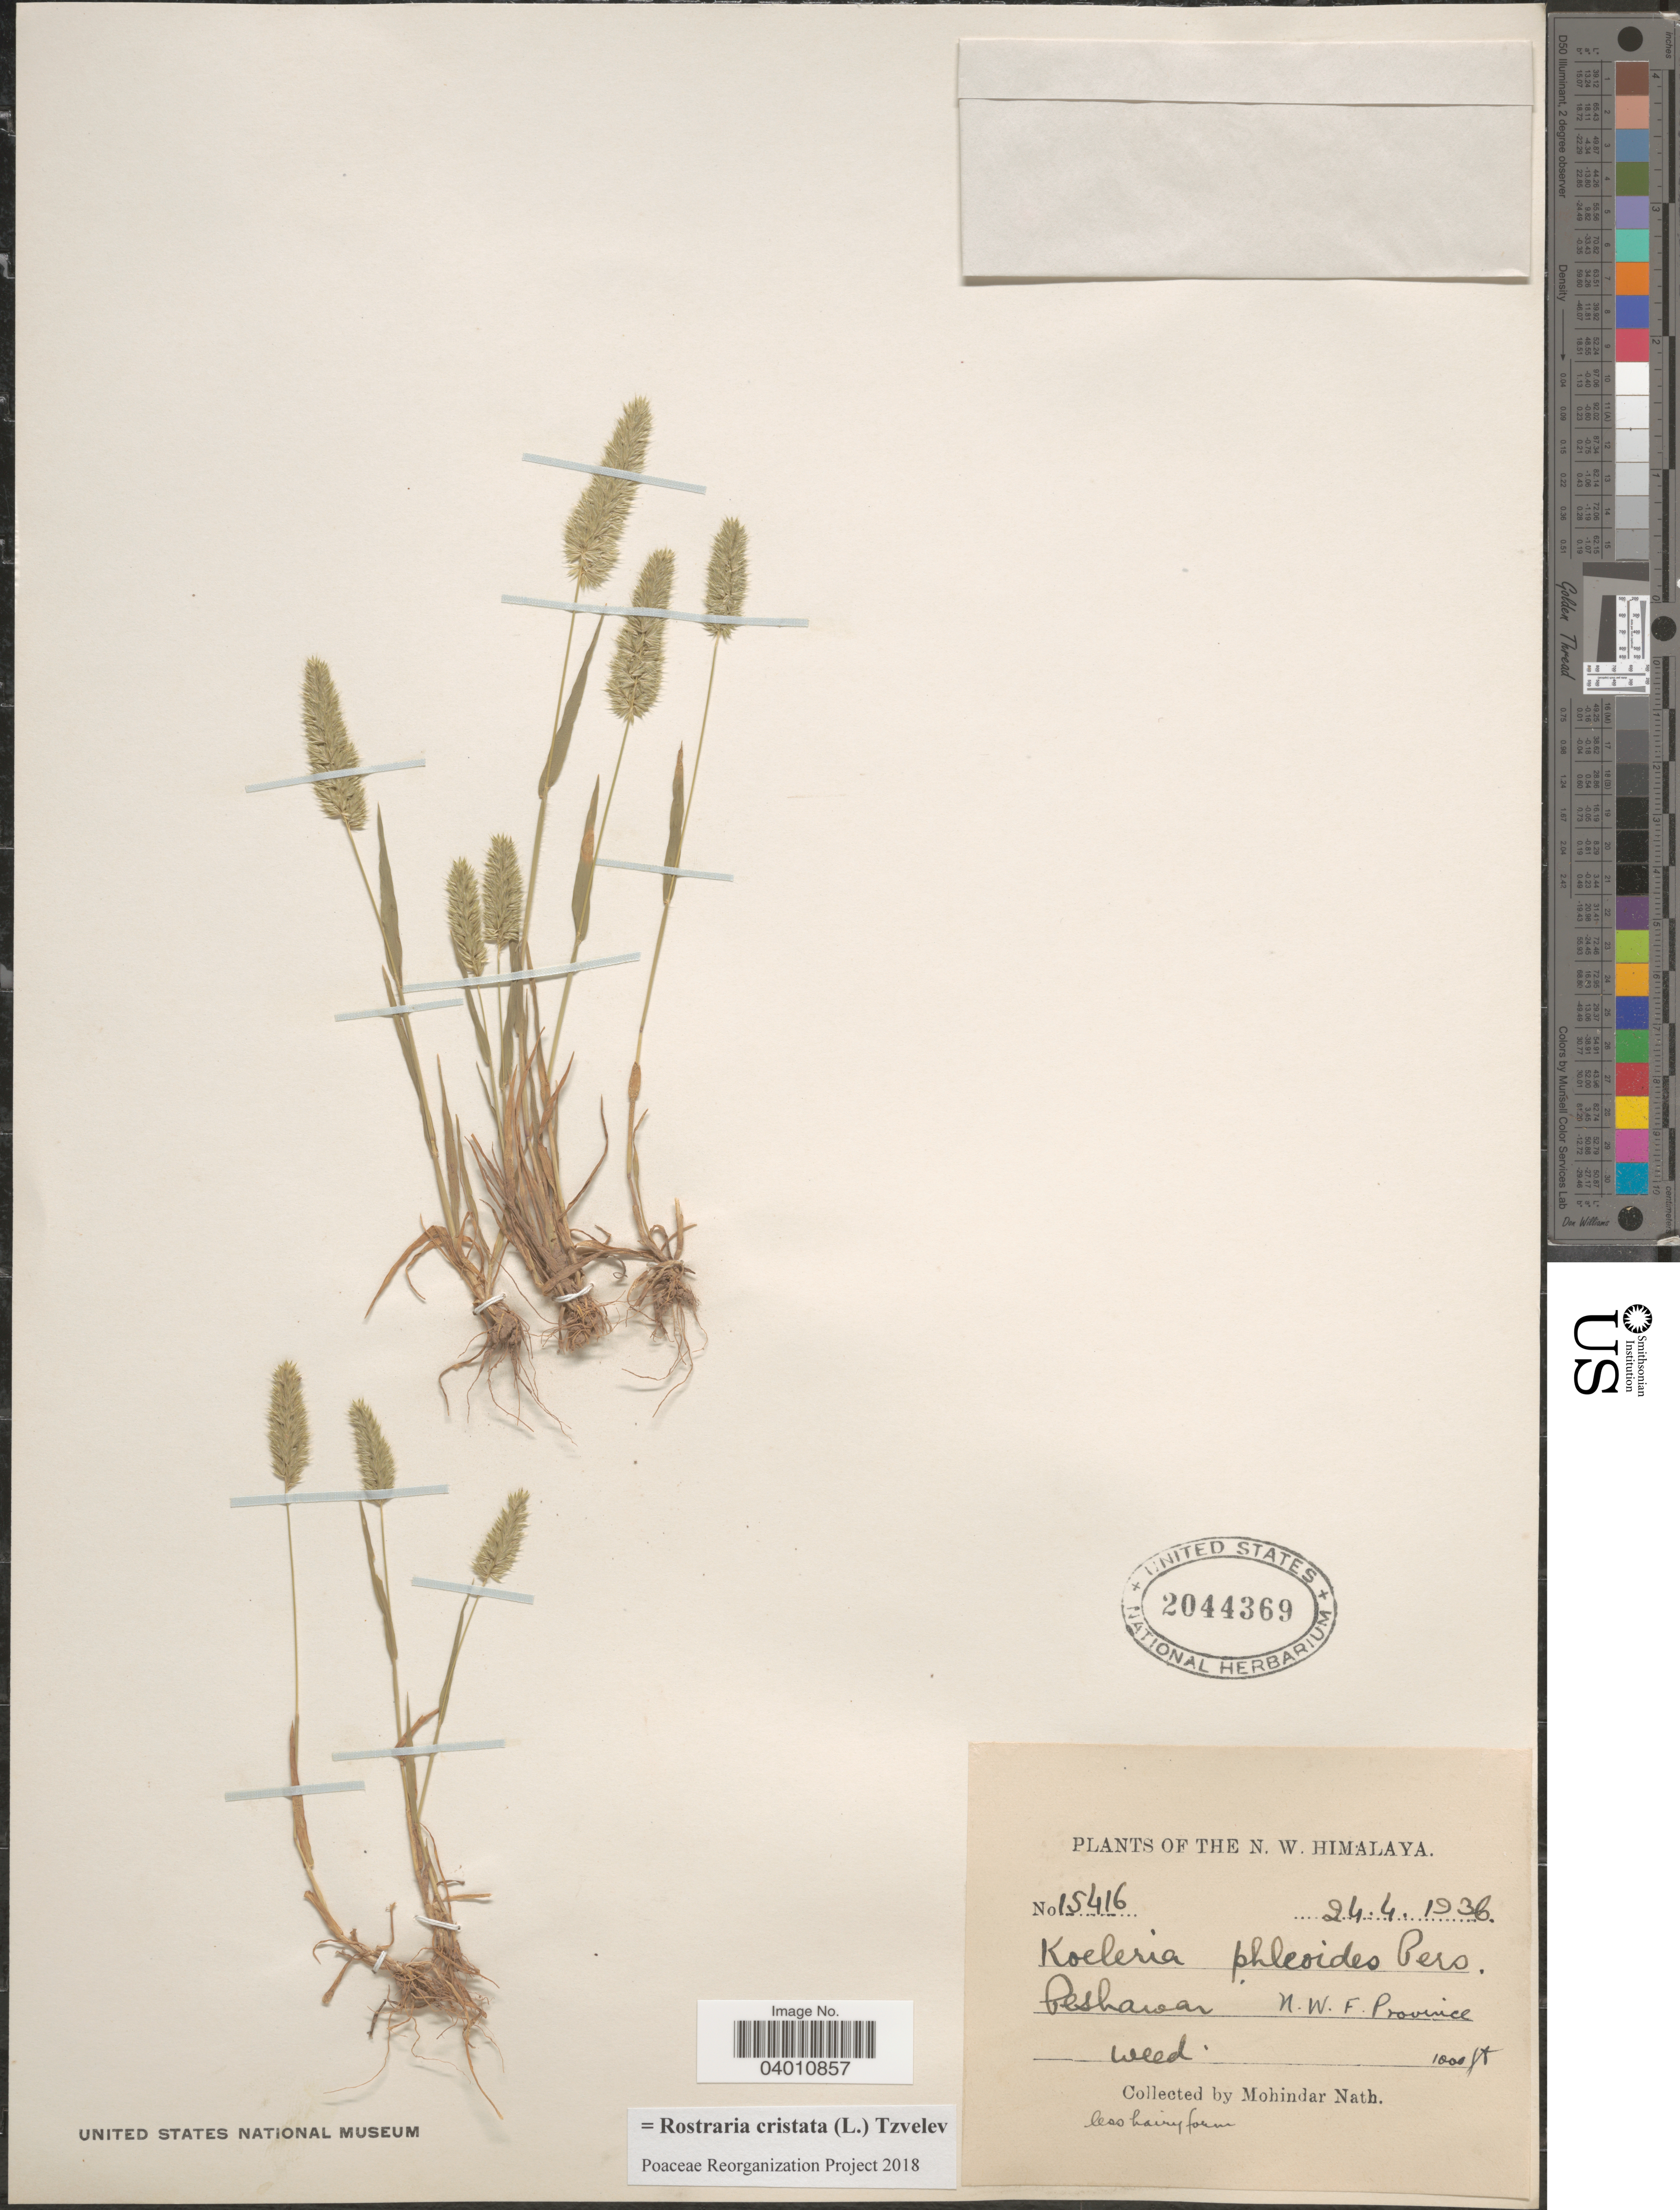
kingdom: Plantae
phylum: Tracheophyta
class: Liliopsida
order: Poales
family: Poaceae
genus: Rostraria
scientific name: Rostraria cristata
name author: (L.) Tzvelev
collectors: M. Nath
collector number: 15416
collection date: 1936-04-24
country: Pakistan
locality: The N.W. Himalaya. Peshawar, N.W.F. Province.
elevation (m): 305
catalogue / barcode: US 2044369